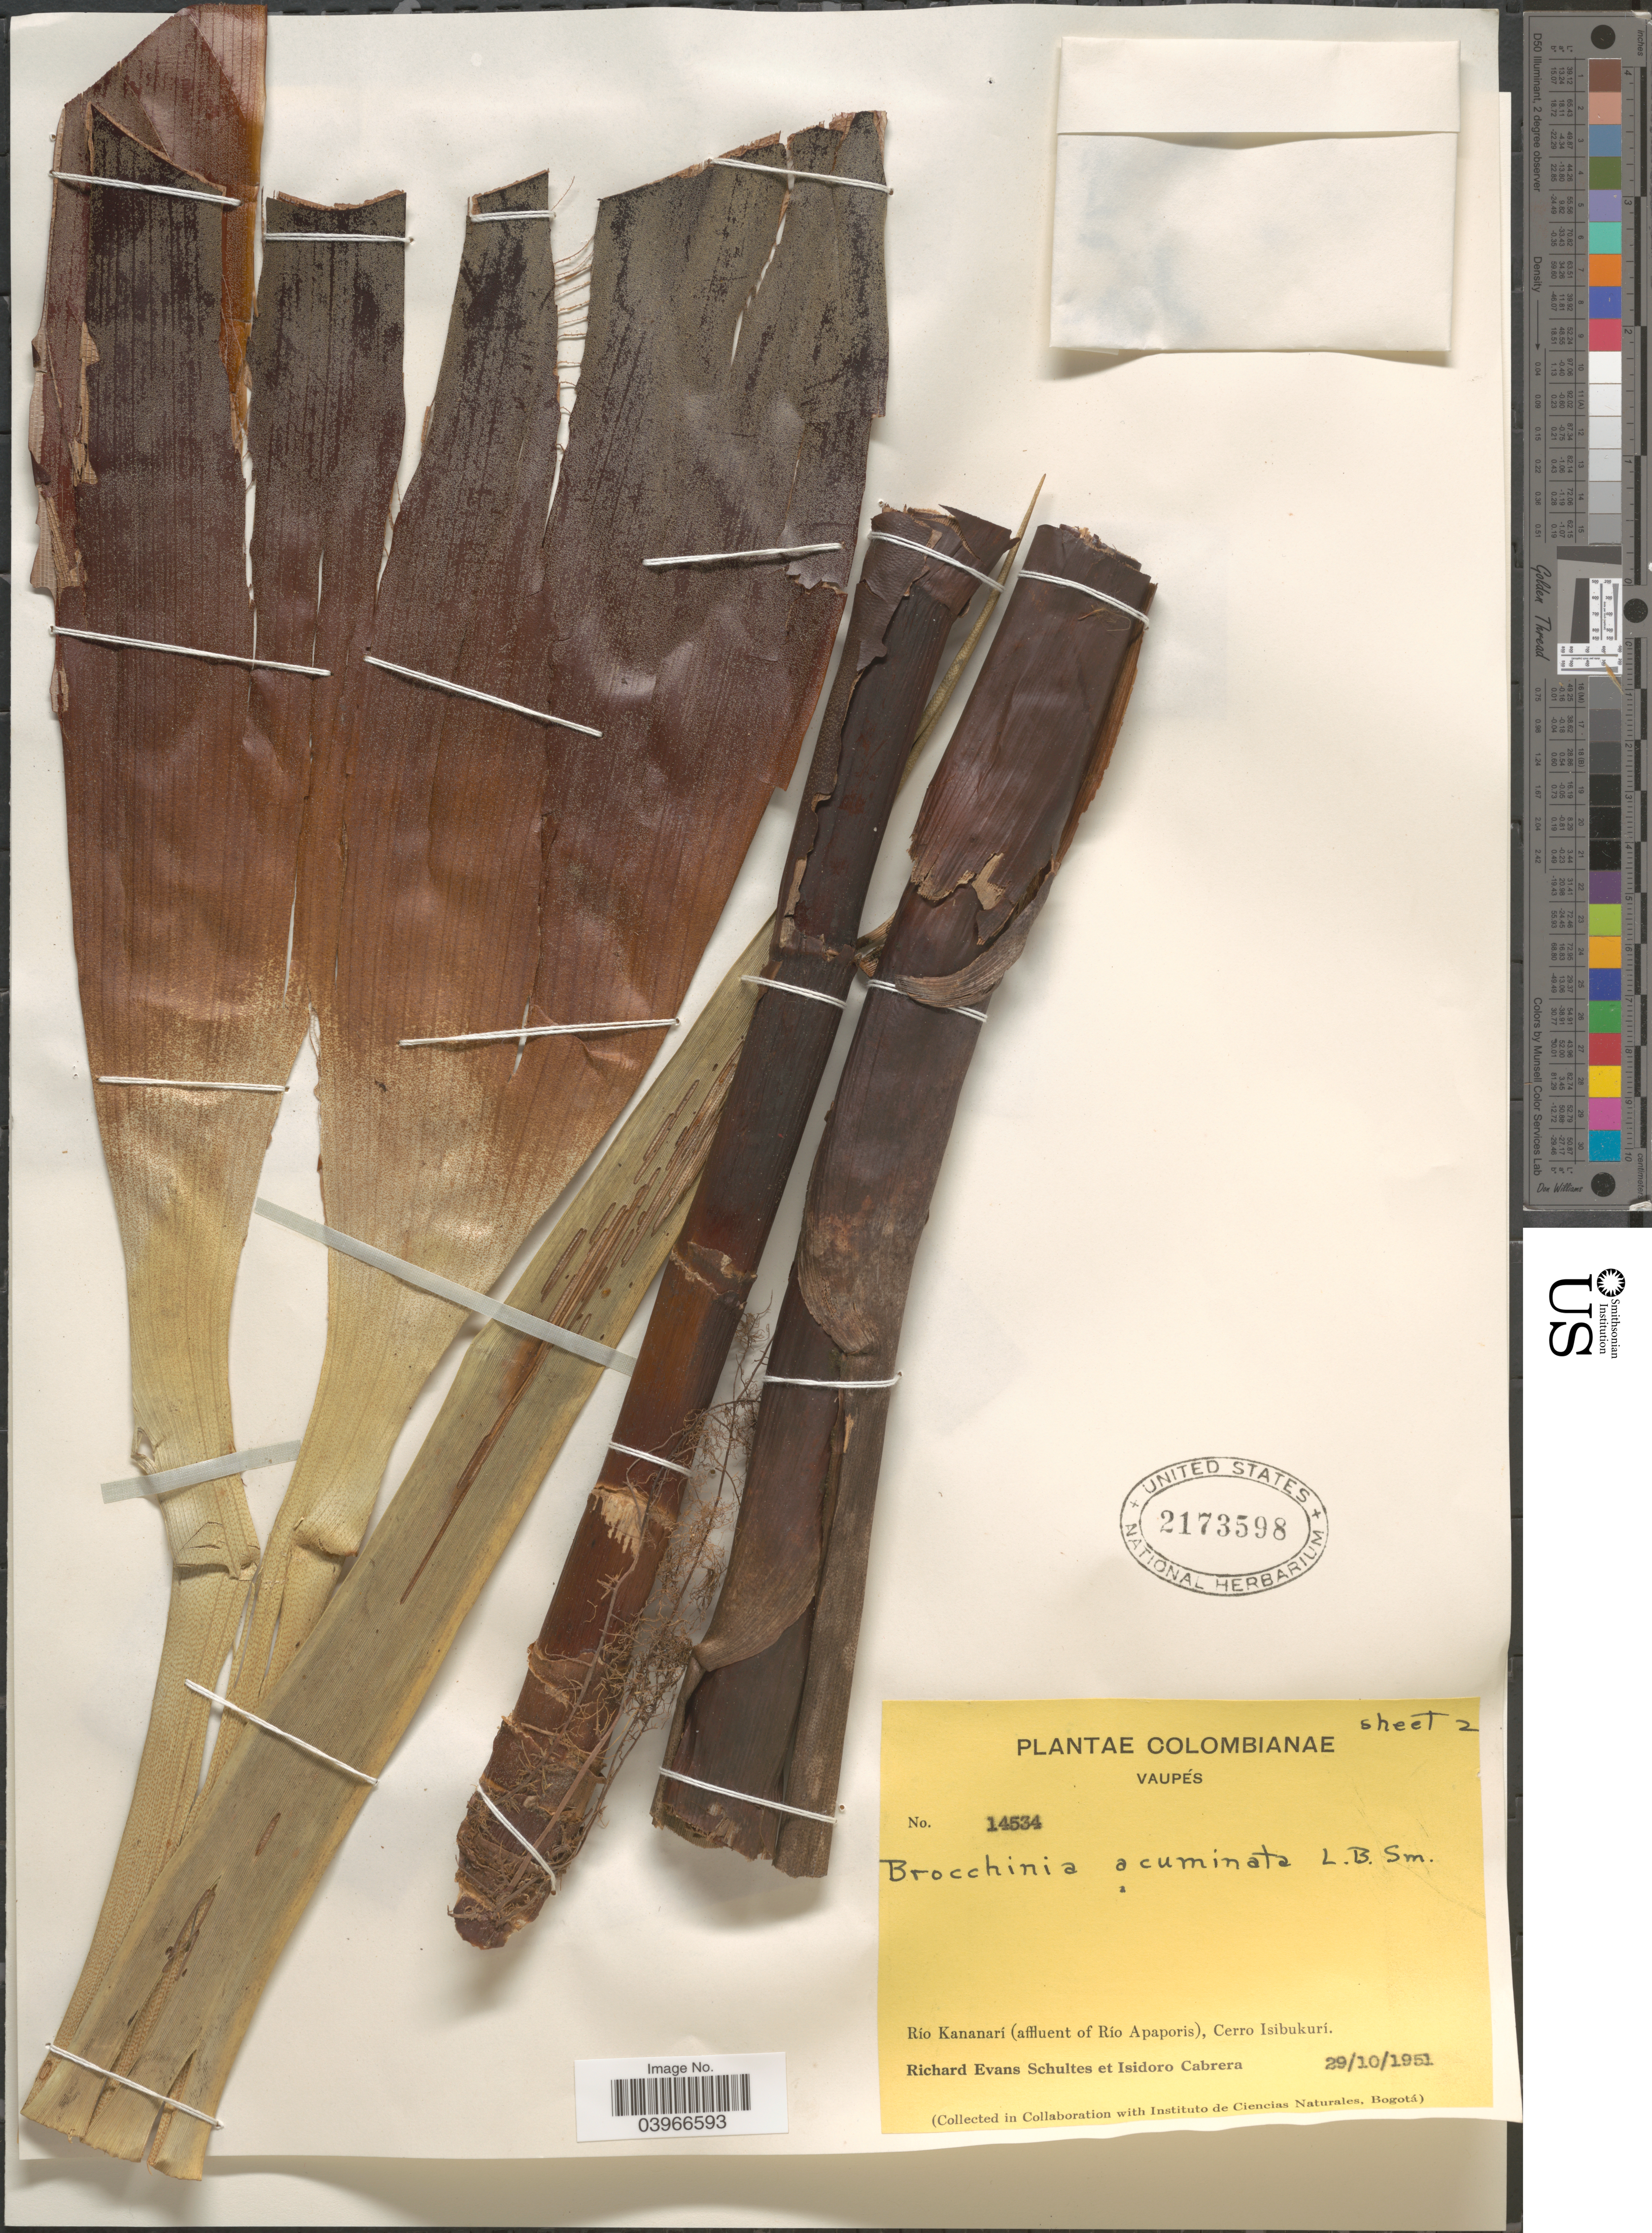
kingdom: Plantae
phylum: Tracheophyta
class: Liliopsida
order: Poales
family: Bromeliaceae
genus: Brocchinia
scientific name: Brocchinia acuminata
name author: L.B. Sm.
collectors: R. E. Schultes & I. Cabrera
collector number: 14534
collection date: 1951-10-29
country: Colombia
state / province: Vaupés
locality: Río Kananarí (affluent of Río Apaporis), Cerro Isibukuri.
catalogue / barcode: US 2173598